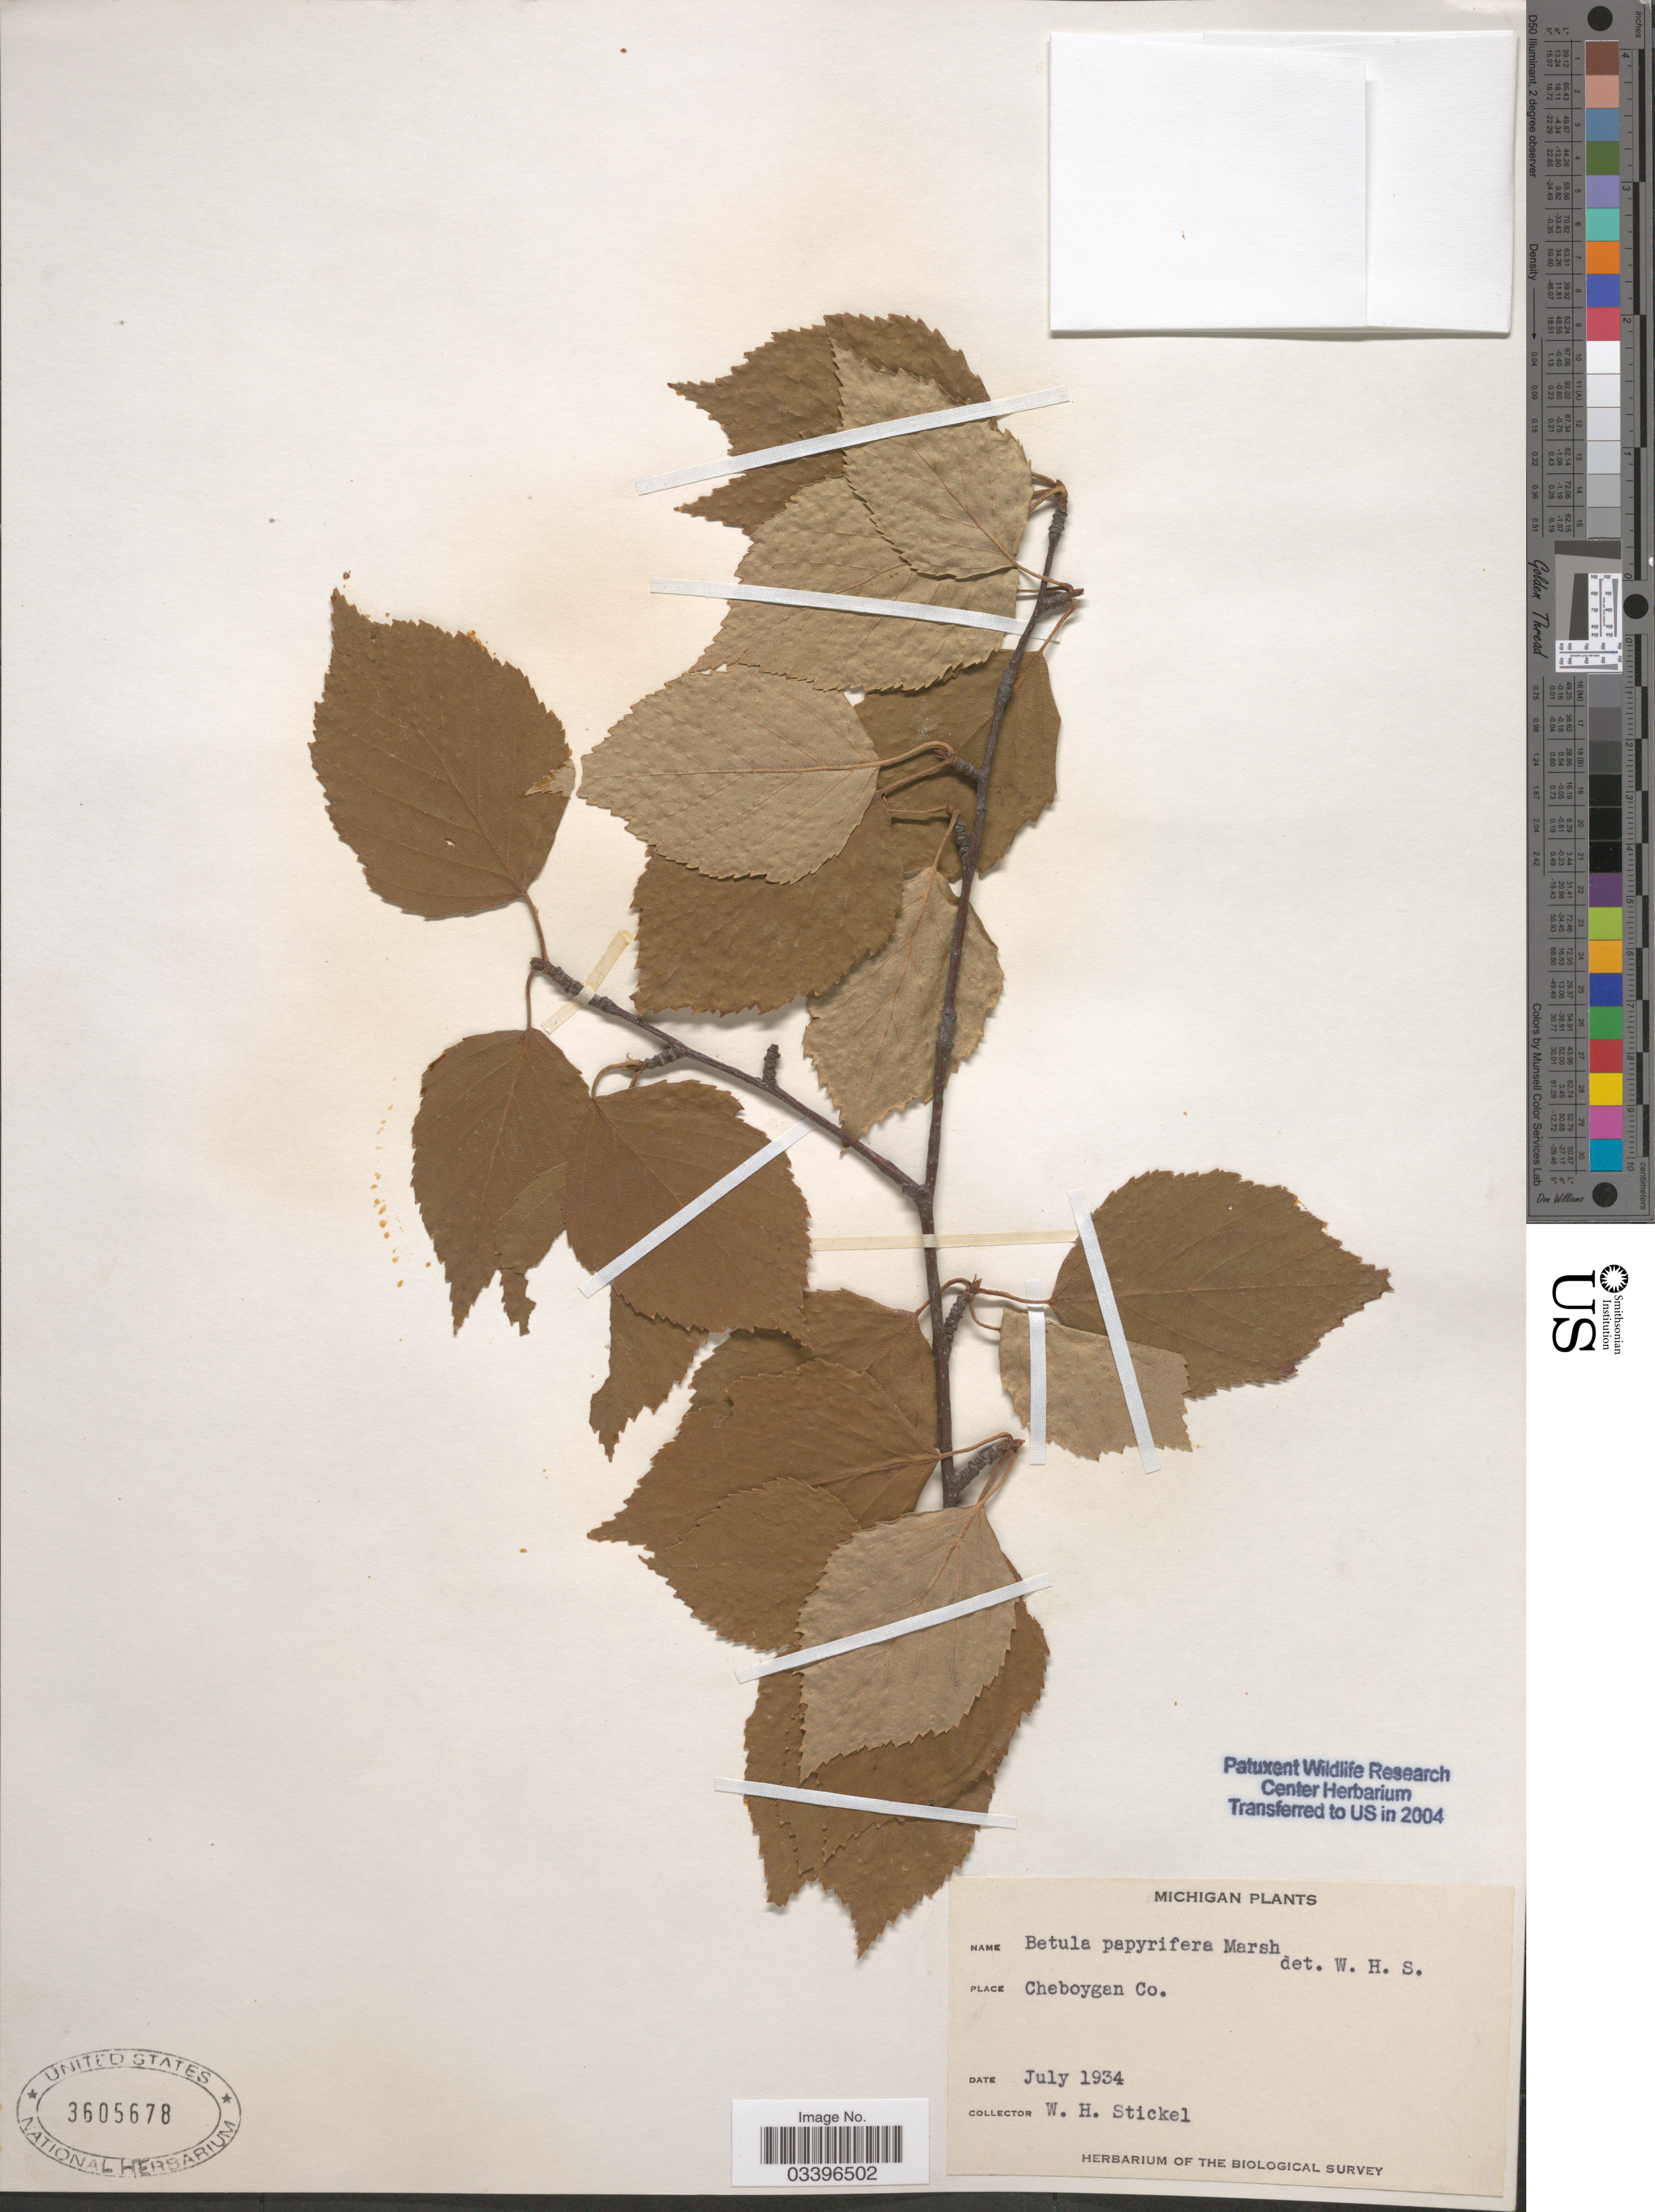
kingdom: Plantae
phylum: Tracheophyta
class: Magnoliopsida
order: Fagales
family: Betulaceae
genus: Betula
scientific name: Betula papyrifera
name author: Marshall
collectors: W. Stickel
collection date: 1934-07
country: United States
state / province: Michigan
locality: Cheboygan Co.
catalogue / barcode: US 3605678